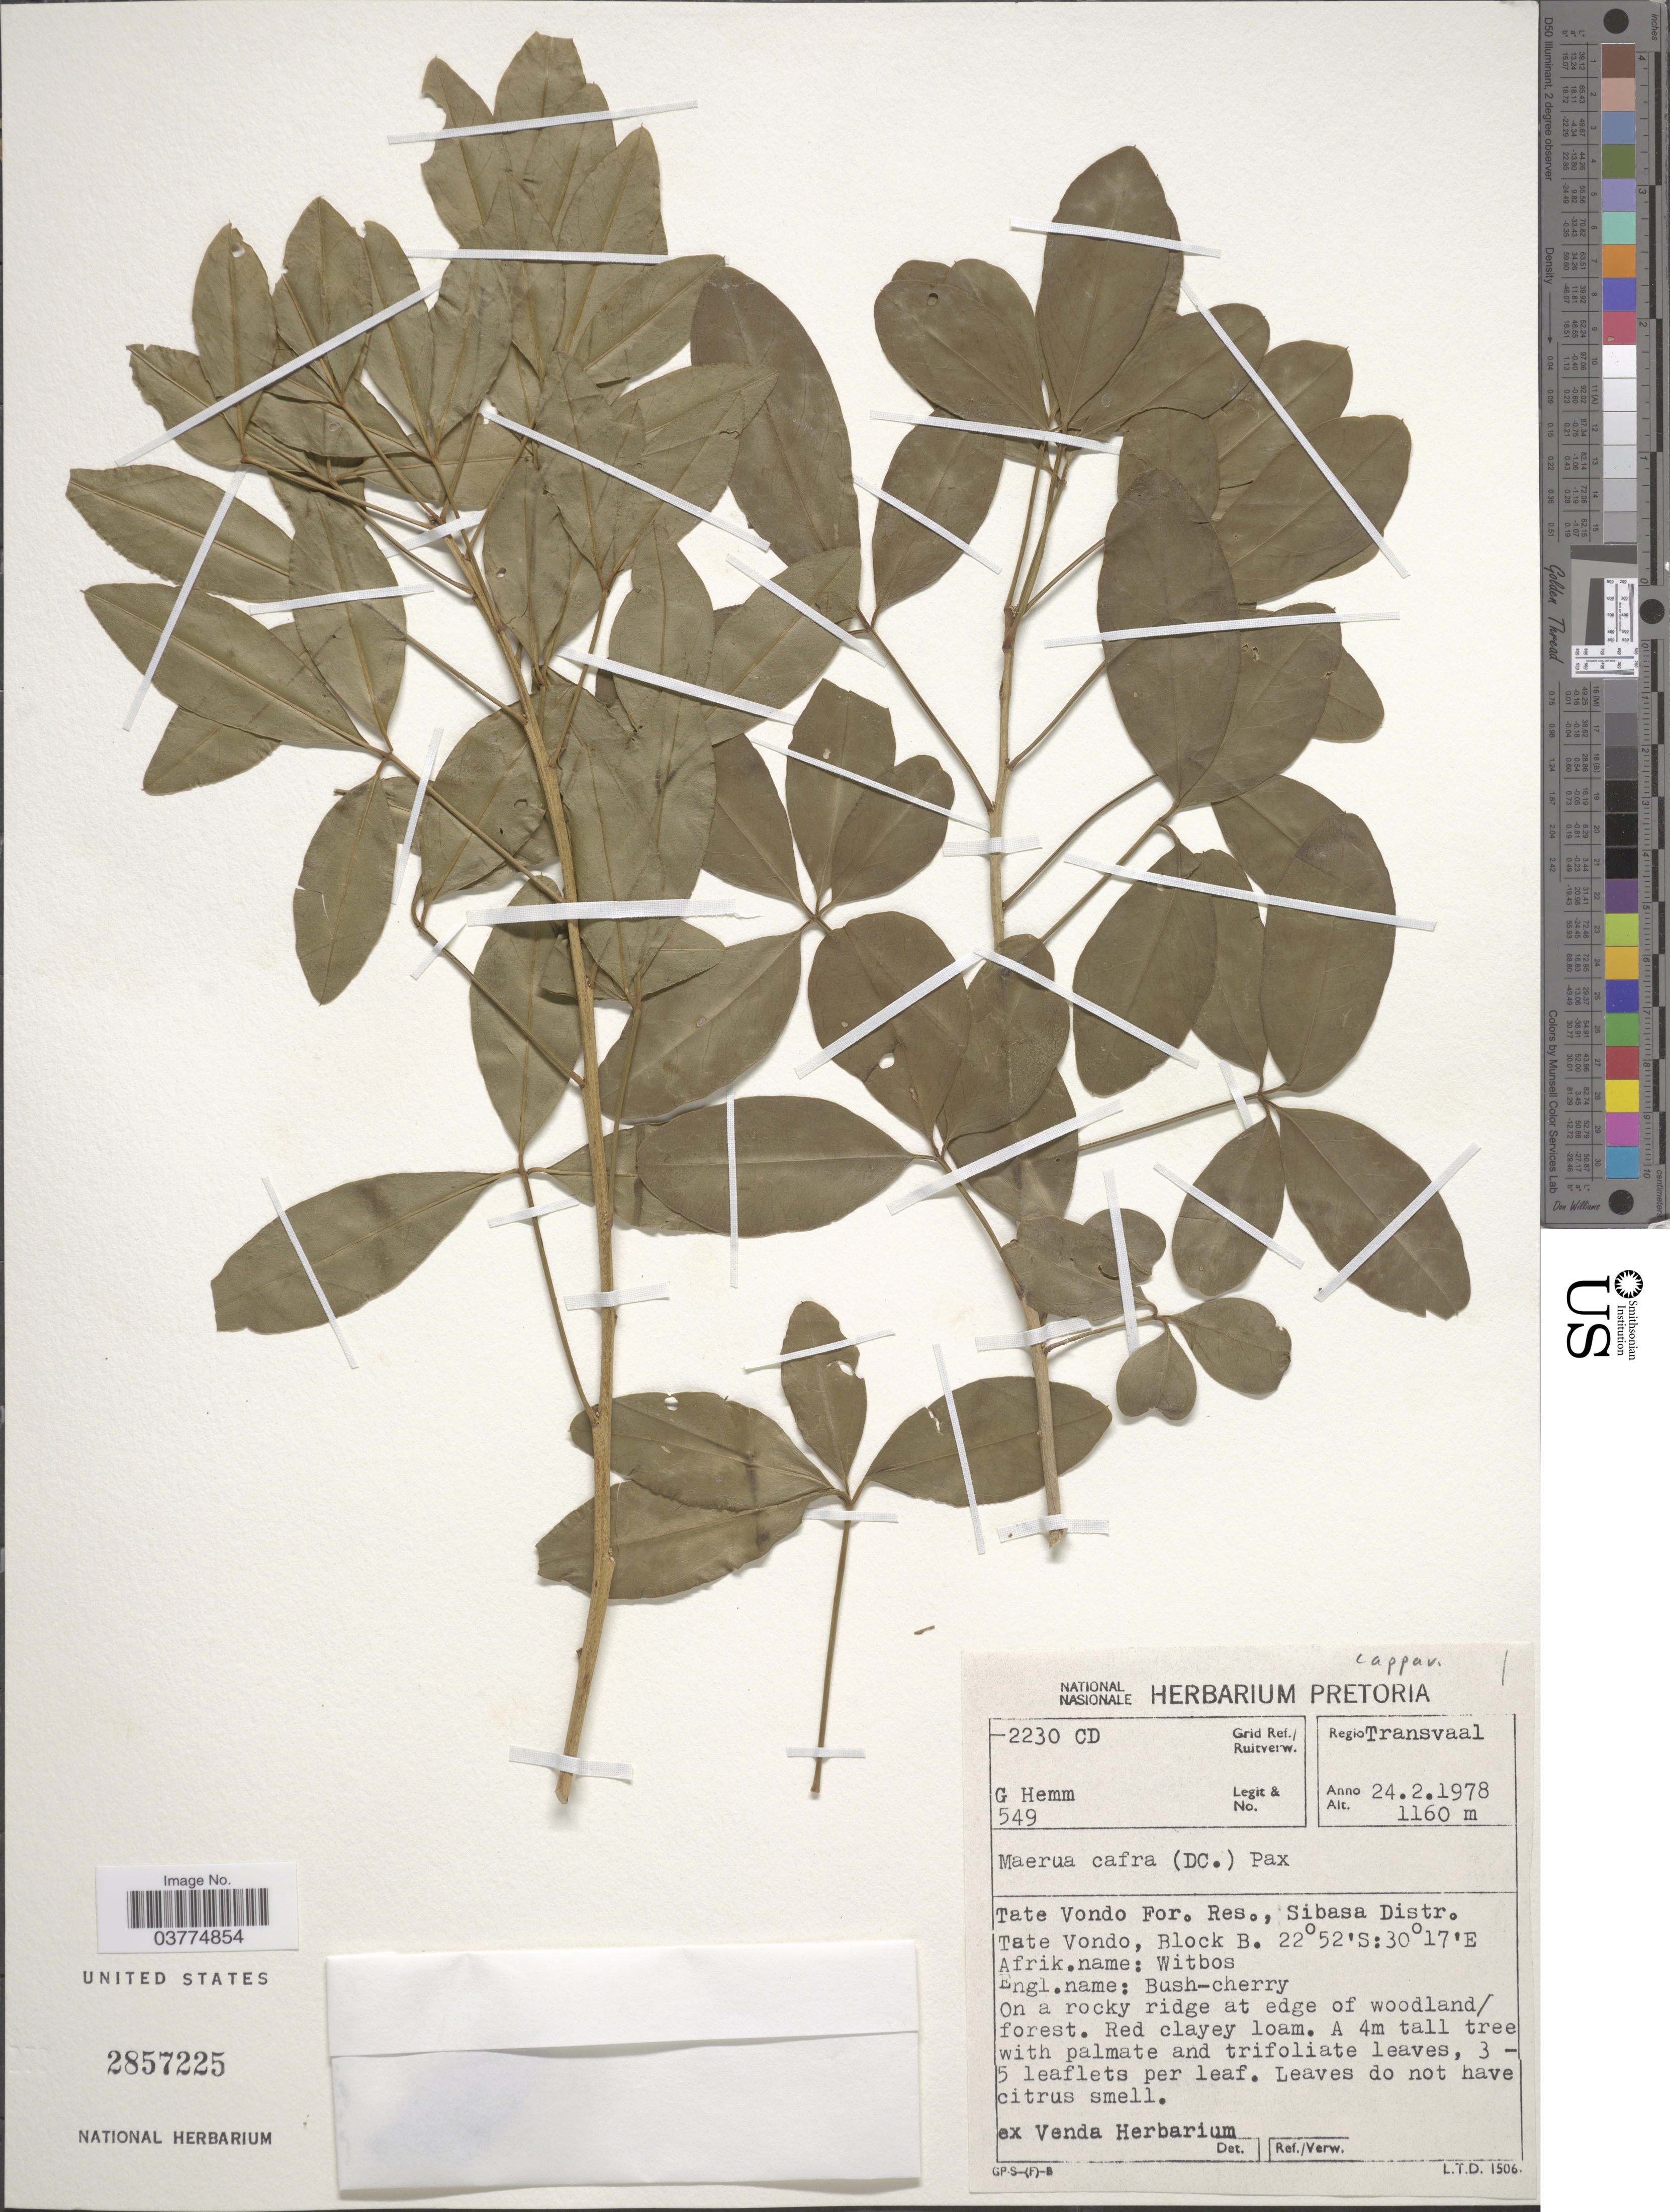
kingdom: Plantae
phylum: Tracheophyta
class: Magnoliopsida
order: Brassicales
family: Capparaceae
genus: Maerua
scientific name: Maerua caffra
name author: Pax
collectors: G. Hemm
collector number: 549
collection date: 1978-02-24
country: South Africa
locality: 2230 CD Grid Ref./Ruitverw., Regio Transvaal. Tate Vondo For. Res., Sibasa Distr. Tate Vondo, Block B.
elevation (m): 1160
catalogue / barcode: US 2857225